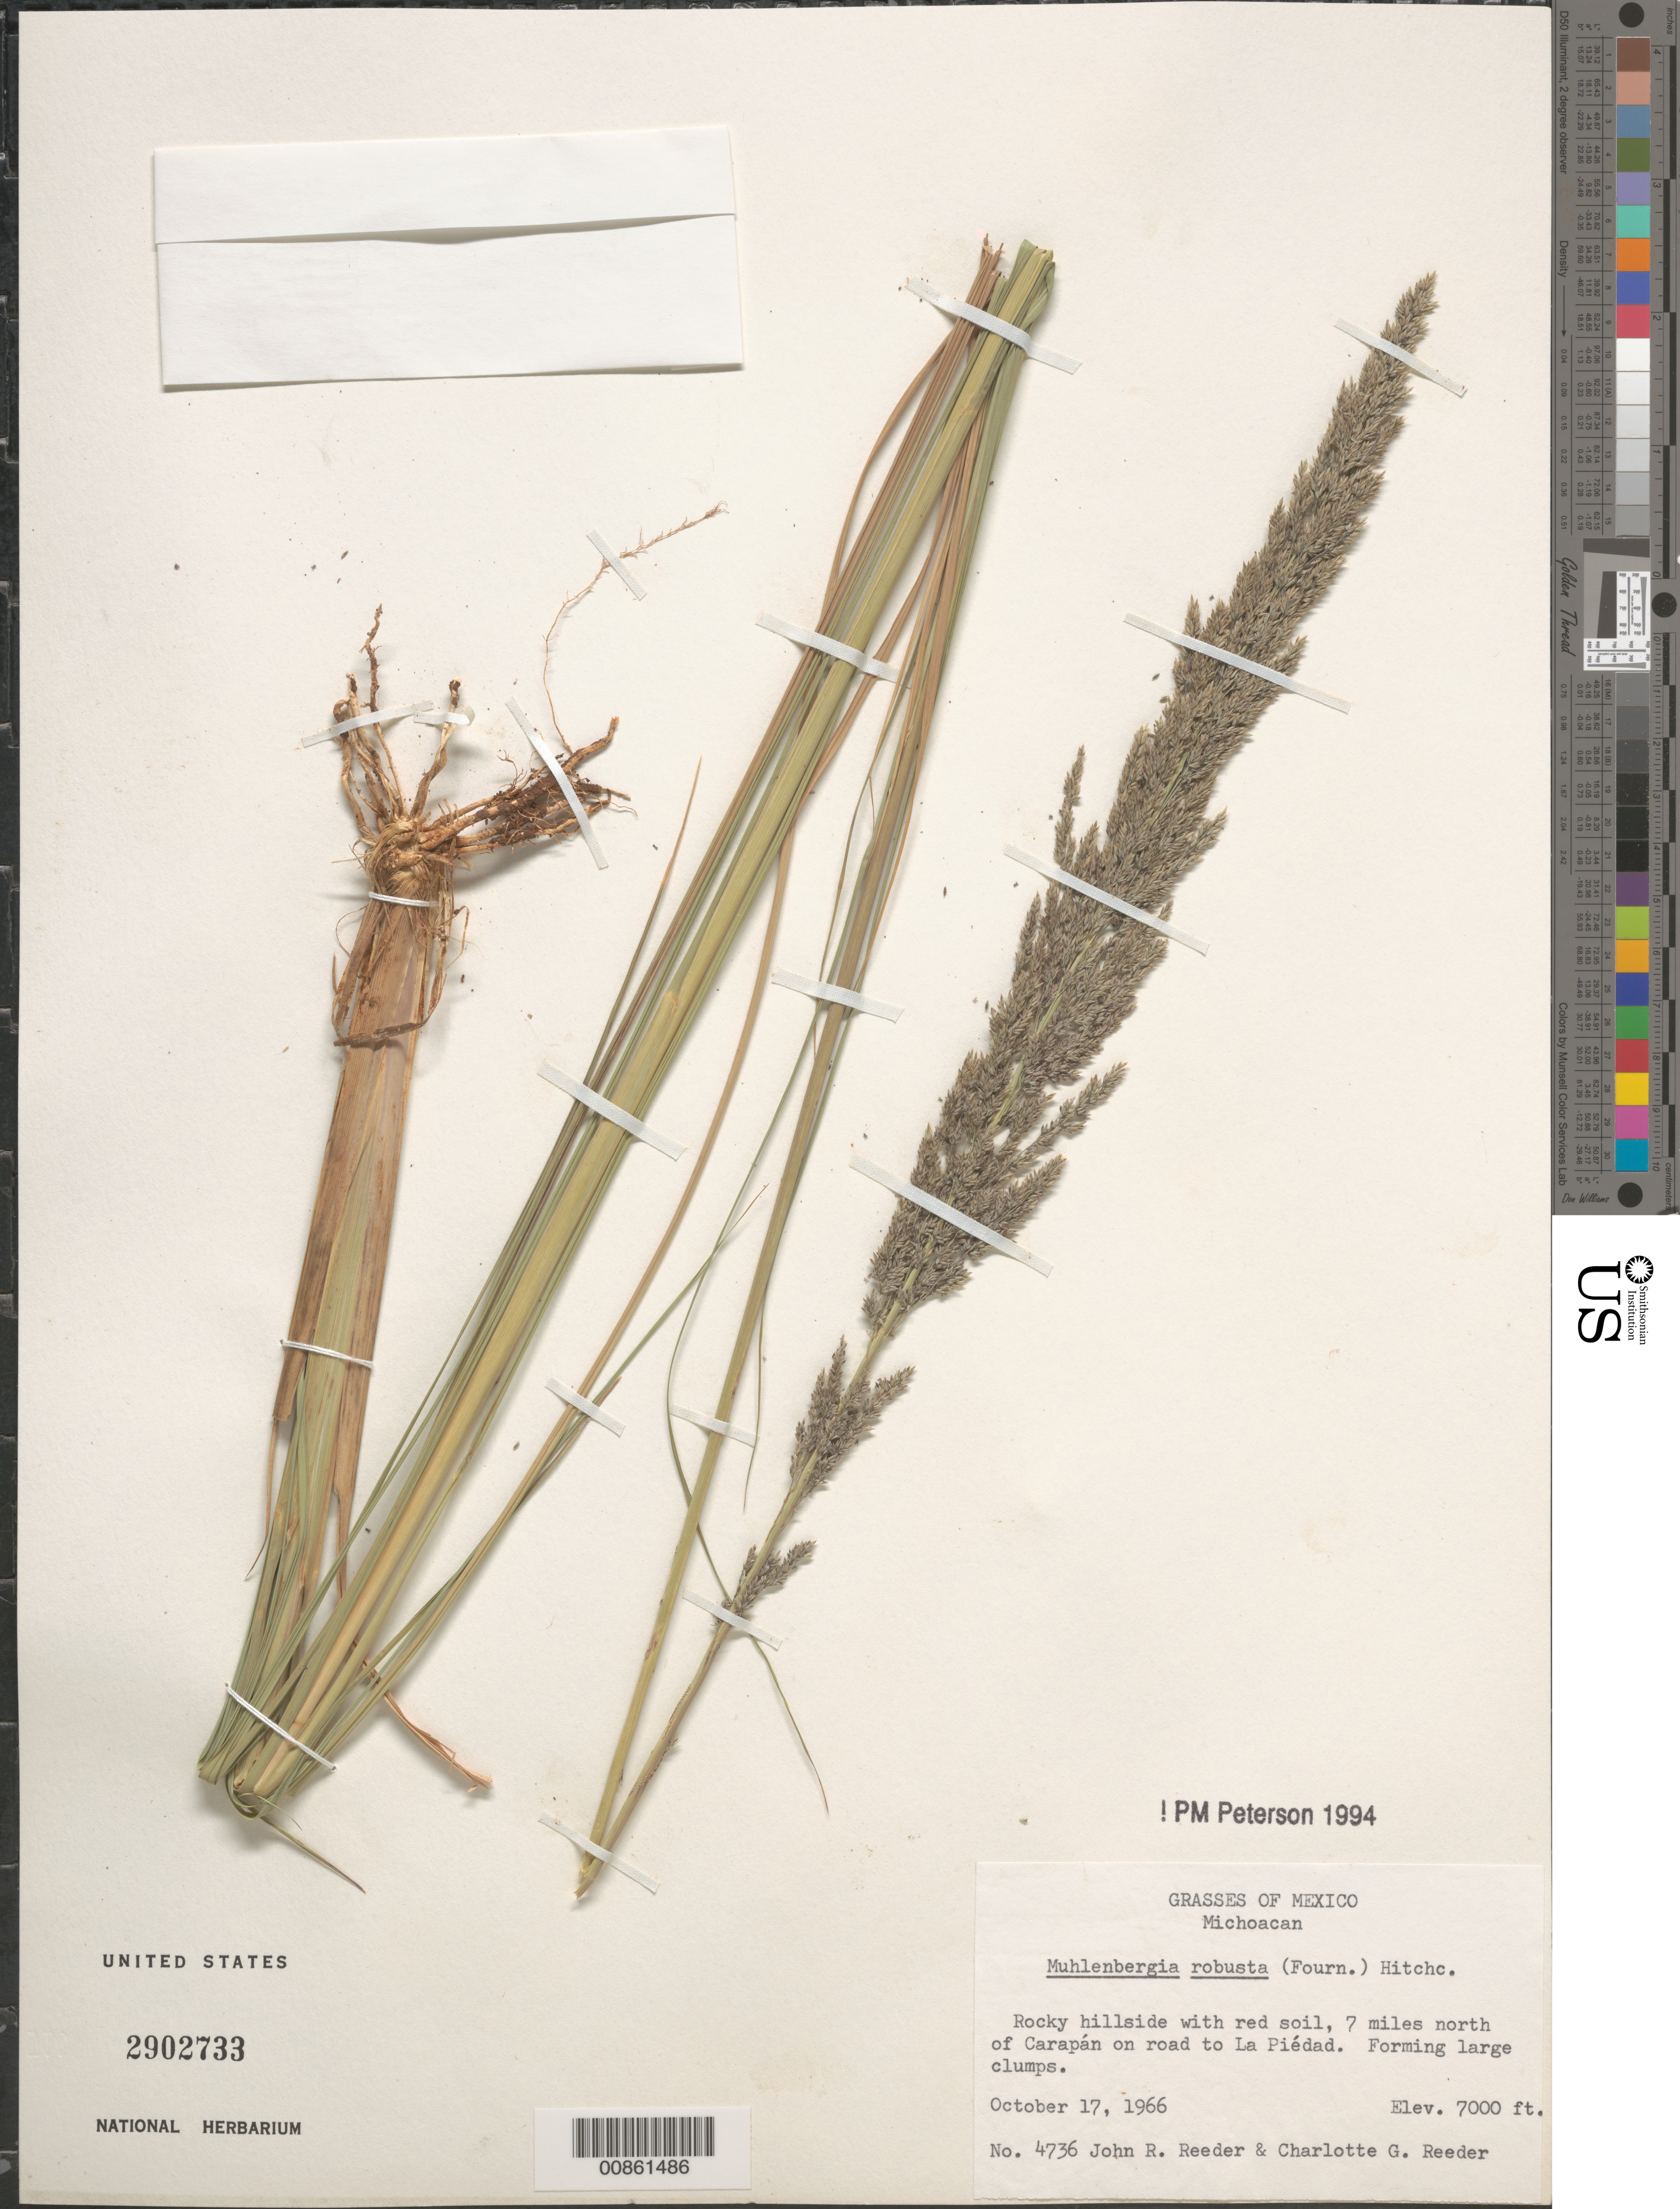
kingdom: Plantae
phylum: Tracheophyta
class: Liliopsida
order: Poales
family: Poaceae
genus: Muhlenbergia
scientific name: Muhlenbergia robusta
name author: (E. Fourn.) Hitchc.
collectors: J. R. Reeder & C. G. Reeder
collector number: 4736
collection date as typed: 17 Oct 1966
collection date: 1966-10-17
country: Mexico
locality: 7 mi N of Carapan on road to La Piedad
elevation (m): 2134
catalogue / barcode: US 2902733